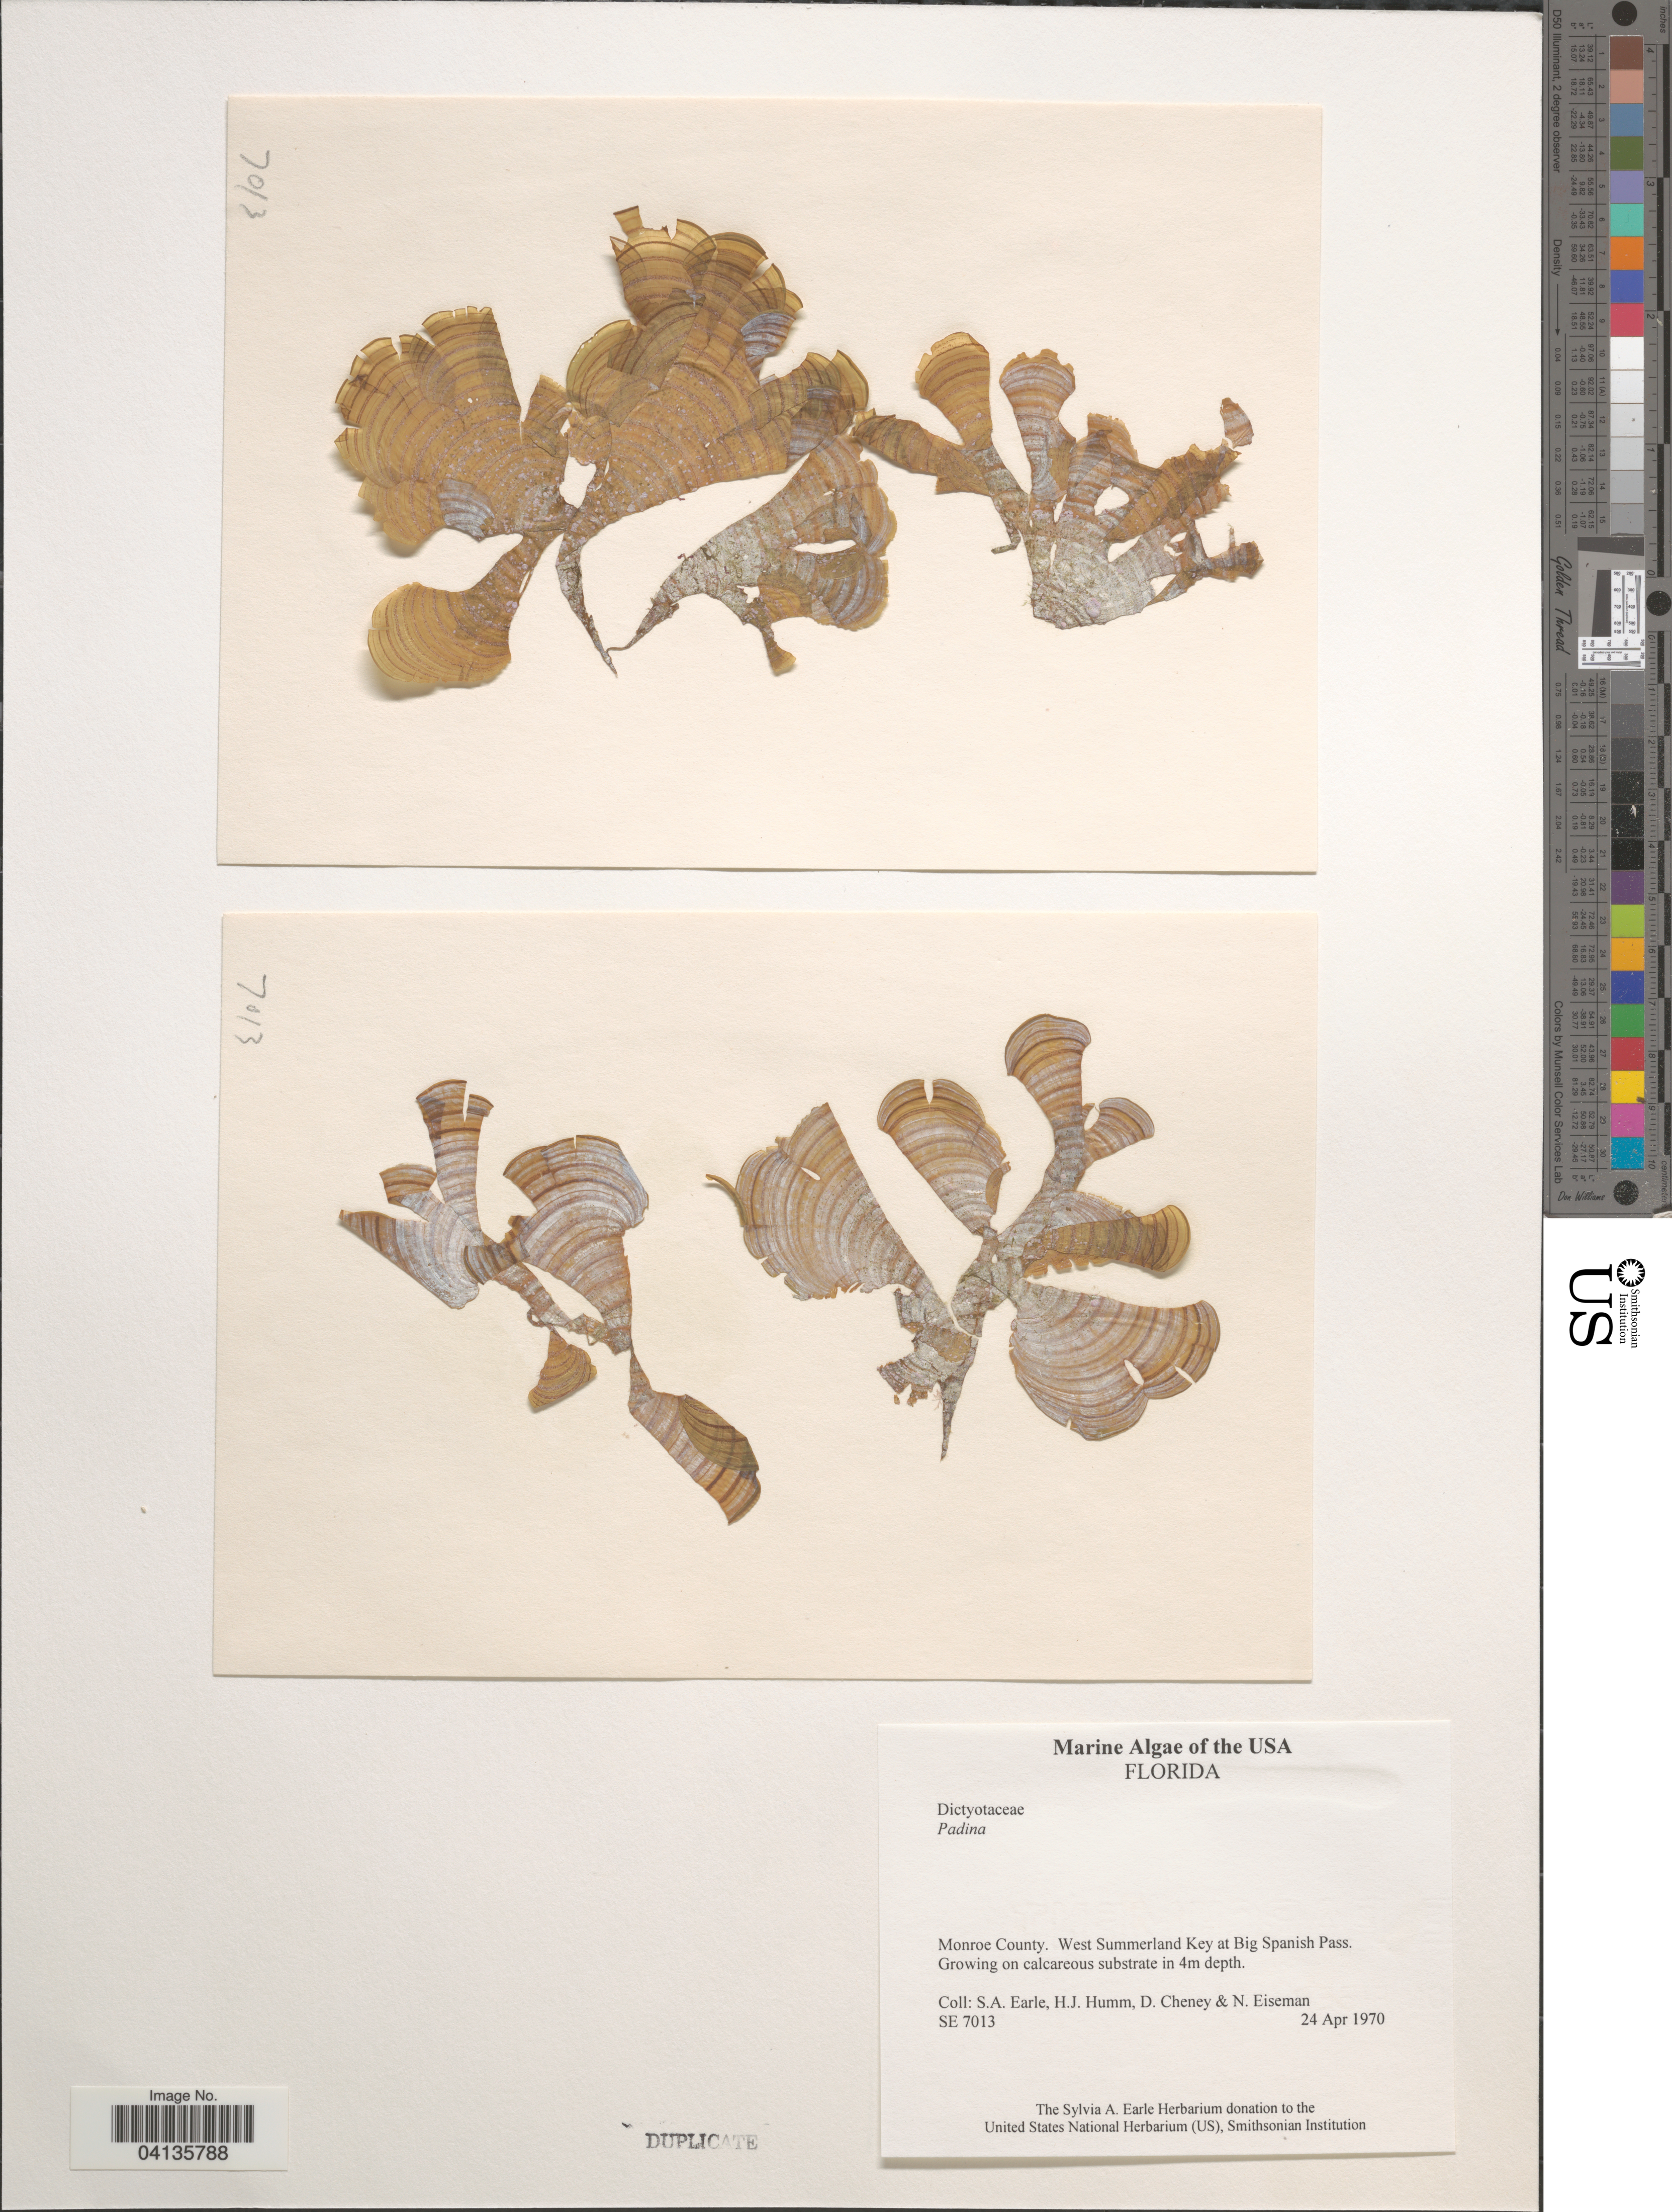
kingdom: Chromista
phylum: Ochrophyta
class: Phaeophyceae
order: Dictyotales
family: Dictyotaceae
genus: Padina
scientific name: Padina sp.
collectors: S. A. Earle, H. J. Humm, D. Cheney & N. J. Eiseman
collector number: SE 7013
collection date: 1970-04-24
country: United States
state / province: Florida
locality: Monroe County. West Summerland Key at Big Spanish Pass.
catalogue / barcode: US 238595